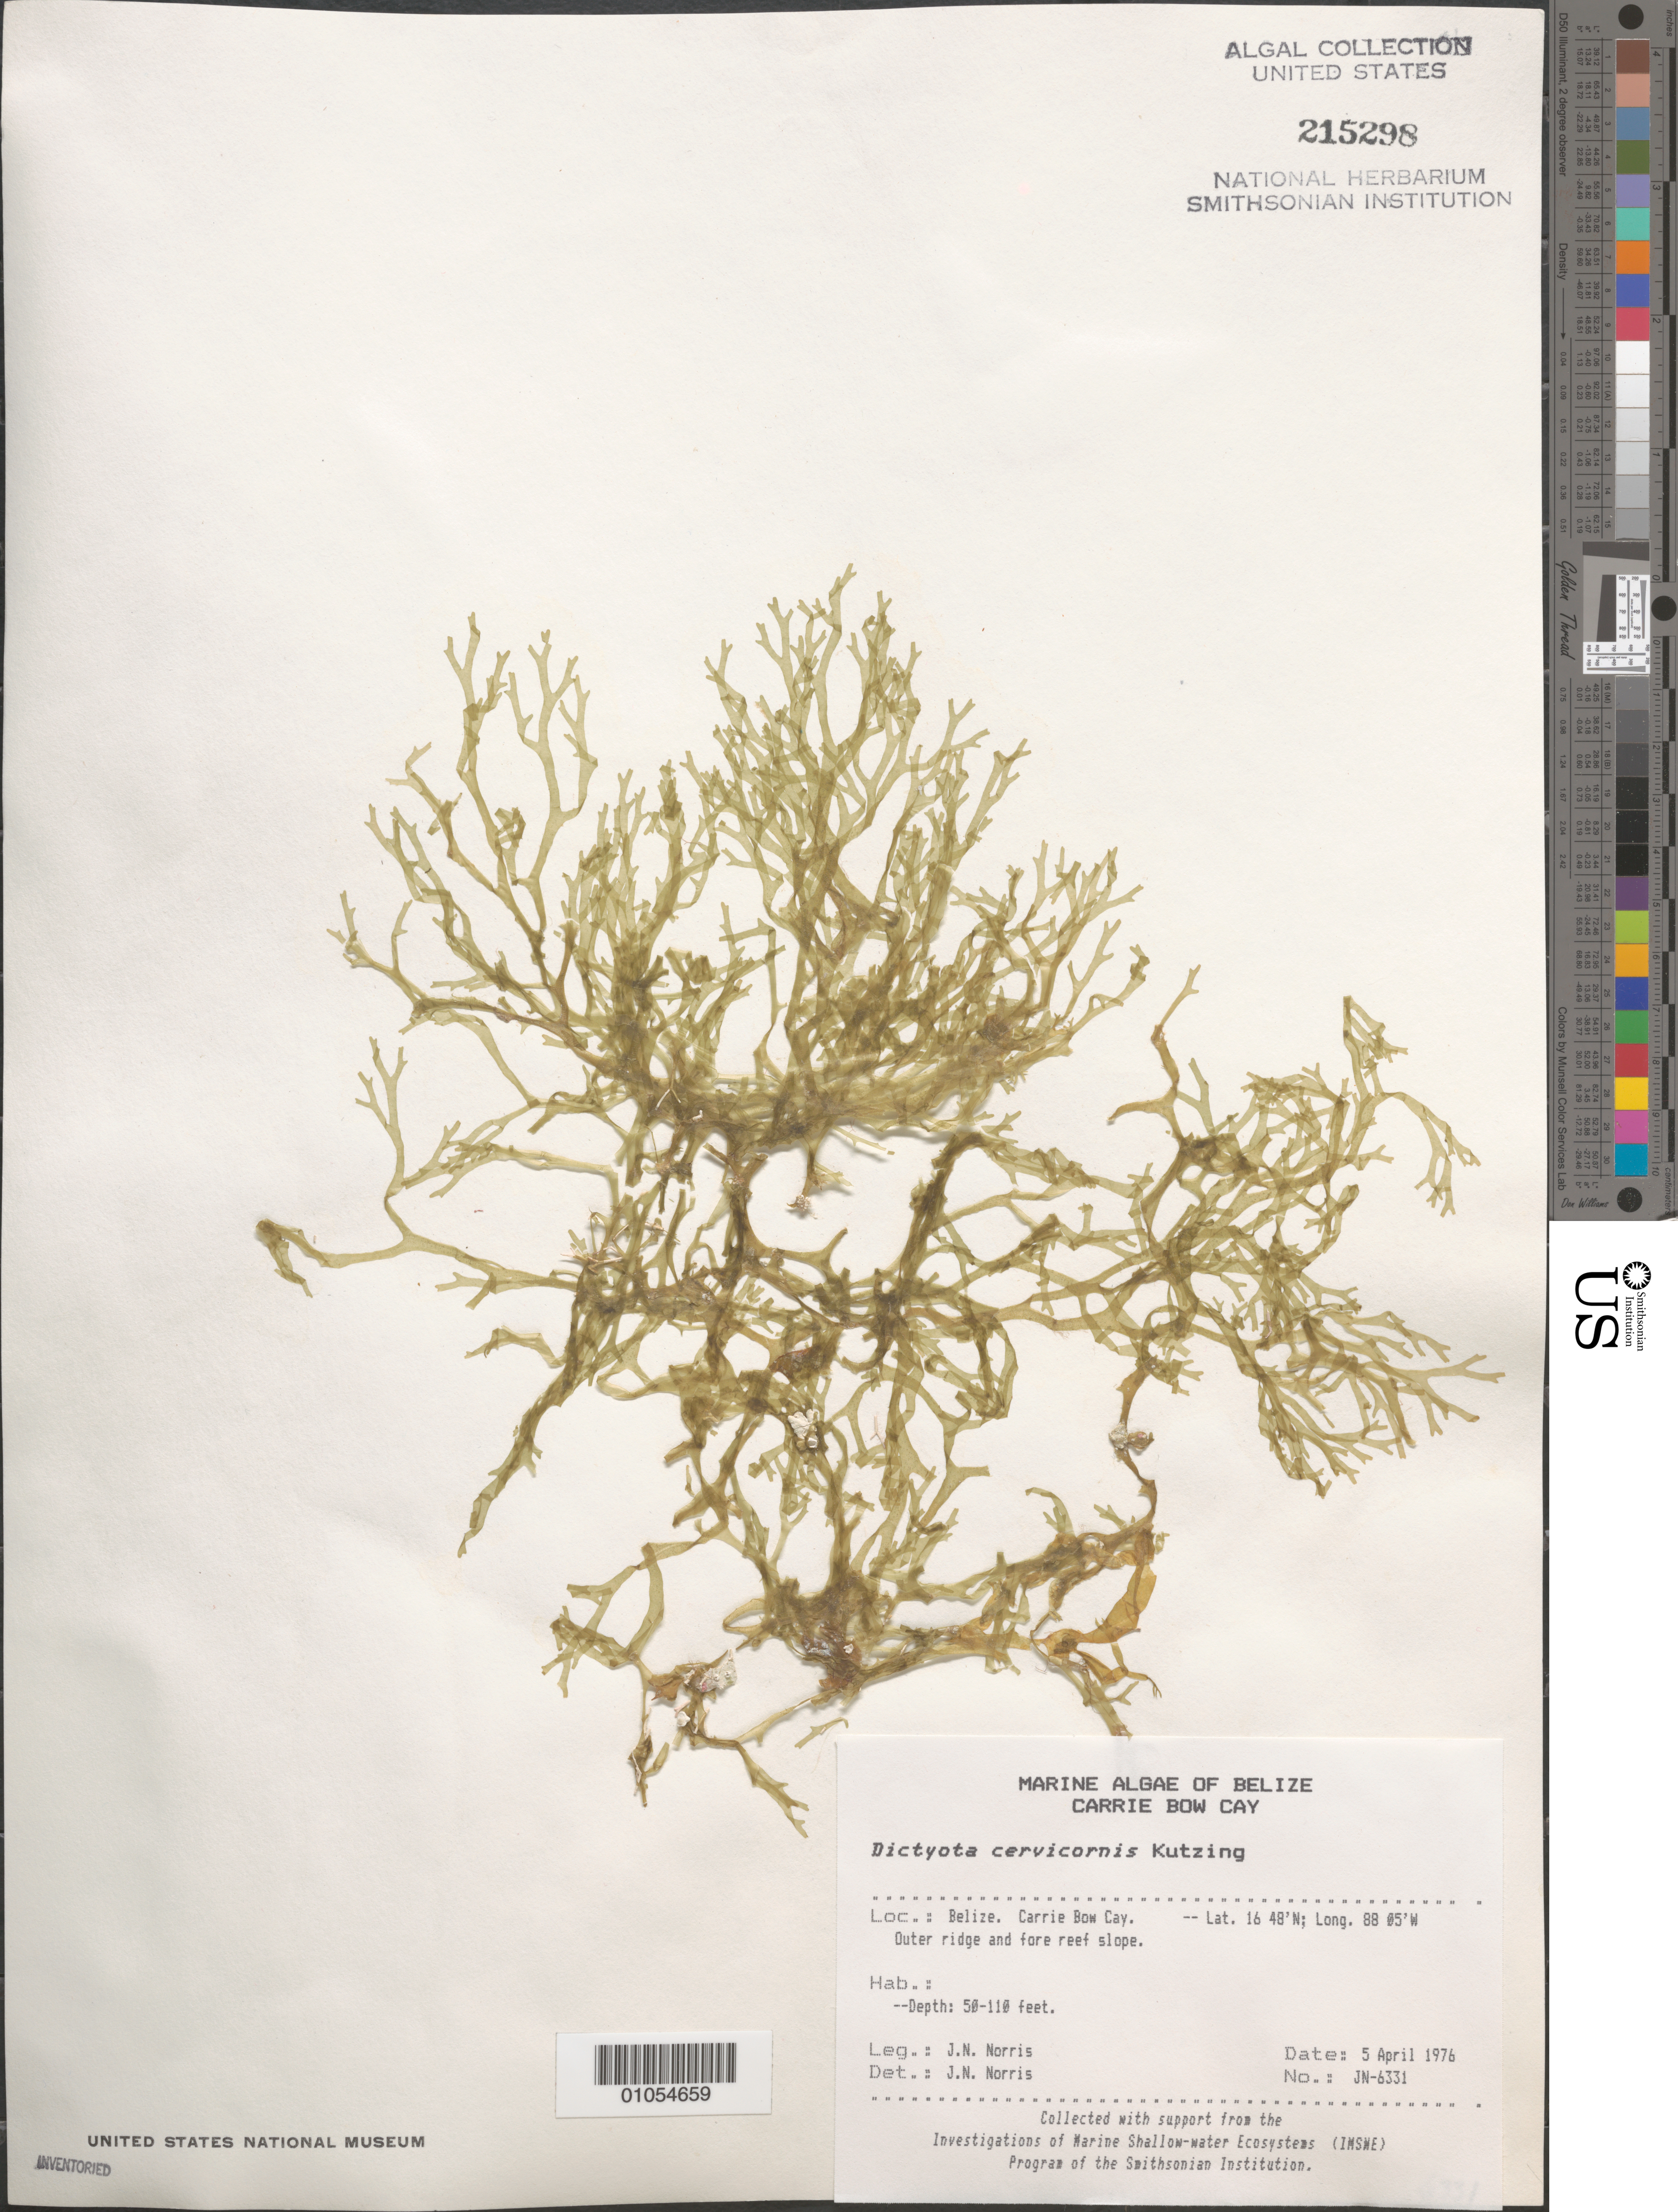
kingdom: Chromista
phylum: Ochrophyta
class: Phaeophyceae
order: Dictyotales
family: Dictyotaceae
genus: Dictyota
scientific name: Dictyota cervicornis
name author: Kütz.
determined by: Norris, James N.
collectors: J. N. Norris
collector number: JN-6331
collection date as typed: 05 Apr 1976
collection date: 1976-04-05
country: Belize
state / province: Stann Creek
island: Carrie Bow Cay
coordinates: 16 48'N, 88 05'W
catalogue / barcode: US 215298